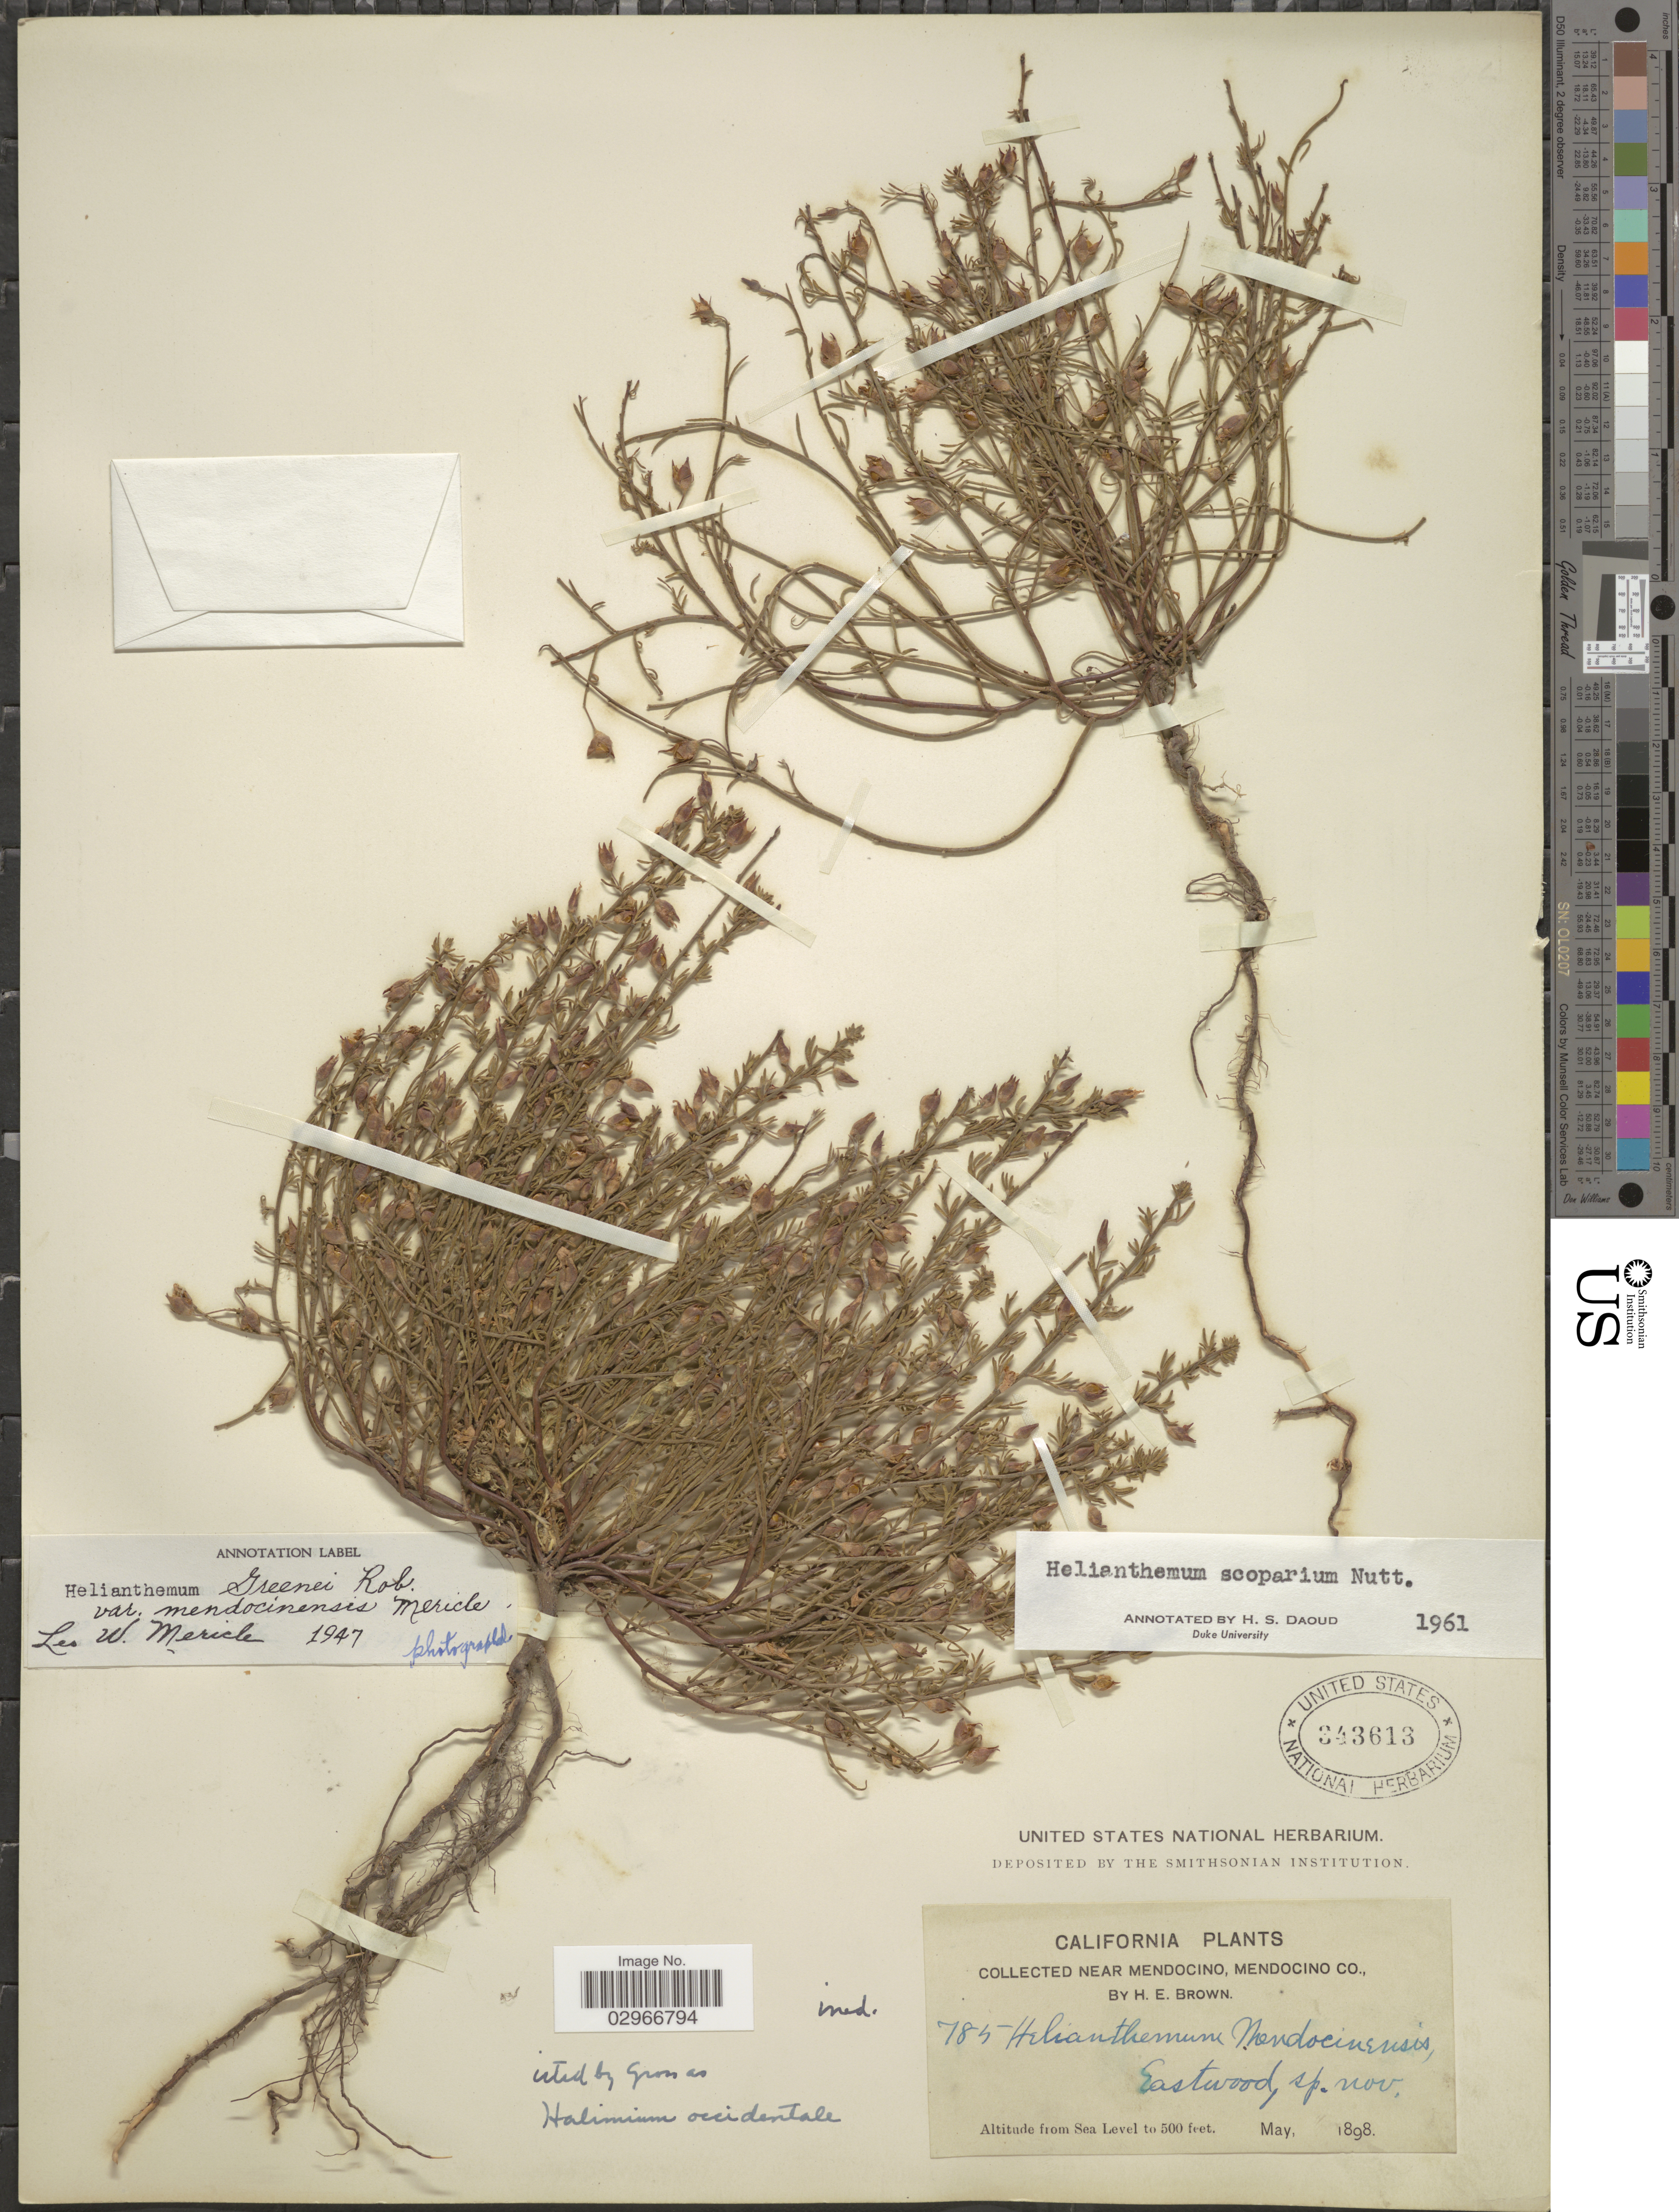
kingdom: Plantae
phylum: Tracheophyta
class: Magnoliopsida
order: Malvales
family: Cistaceae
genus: Helianthemum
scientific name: Helianthemum scoparium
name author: Nutt. ex Torr. & A. Gray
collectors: H. E. Brown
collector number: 785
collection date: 1898-05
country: United States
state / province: California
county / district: Mendocino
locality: Collected near Mendocino, Mendocino Co. Eastwood.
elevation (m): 0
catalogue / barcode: US 343613